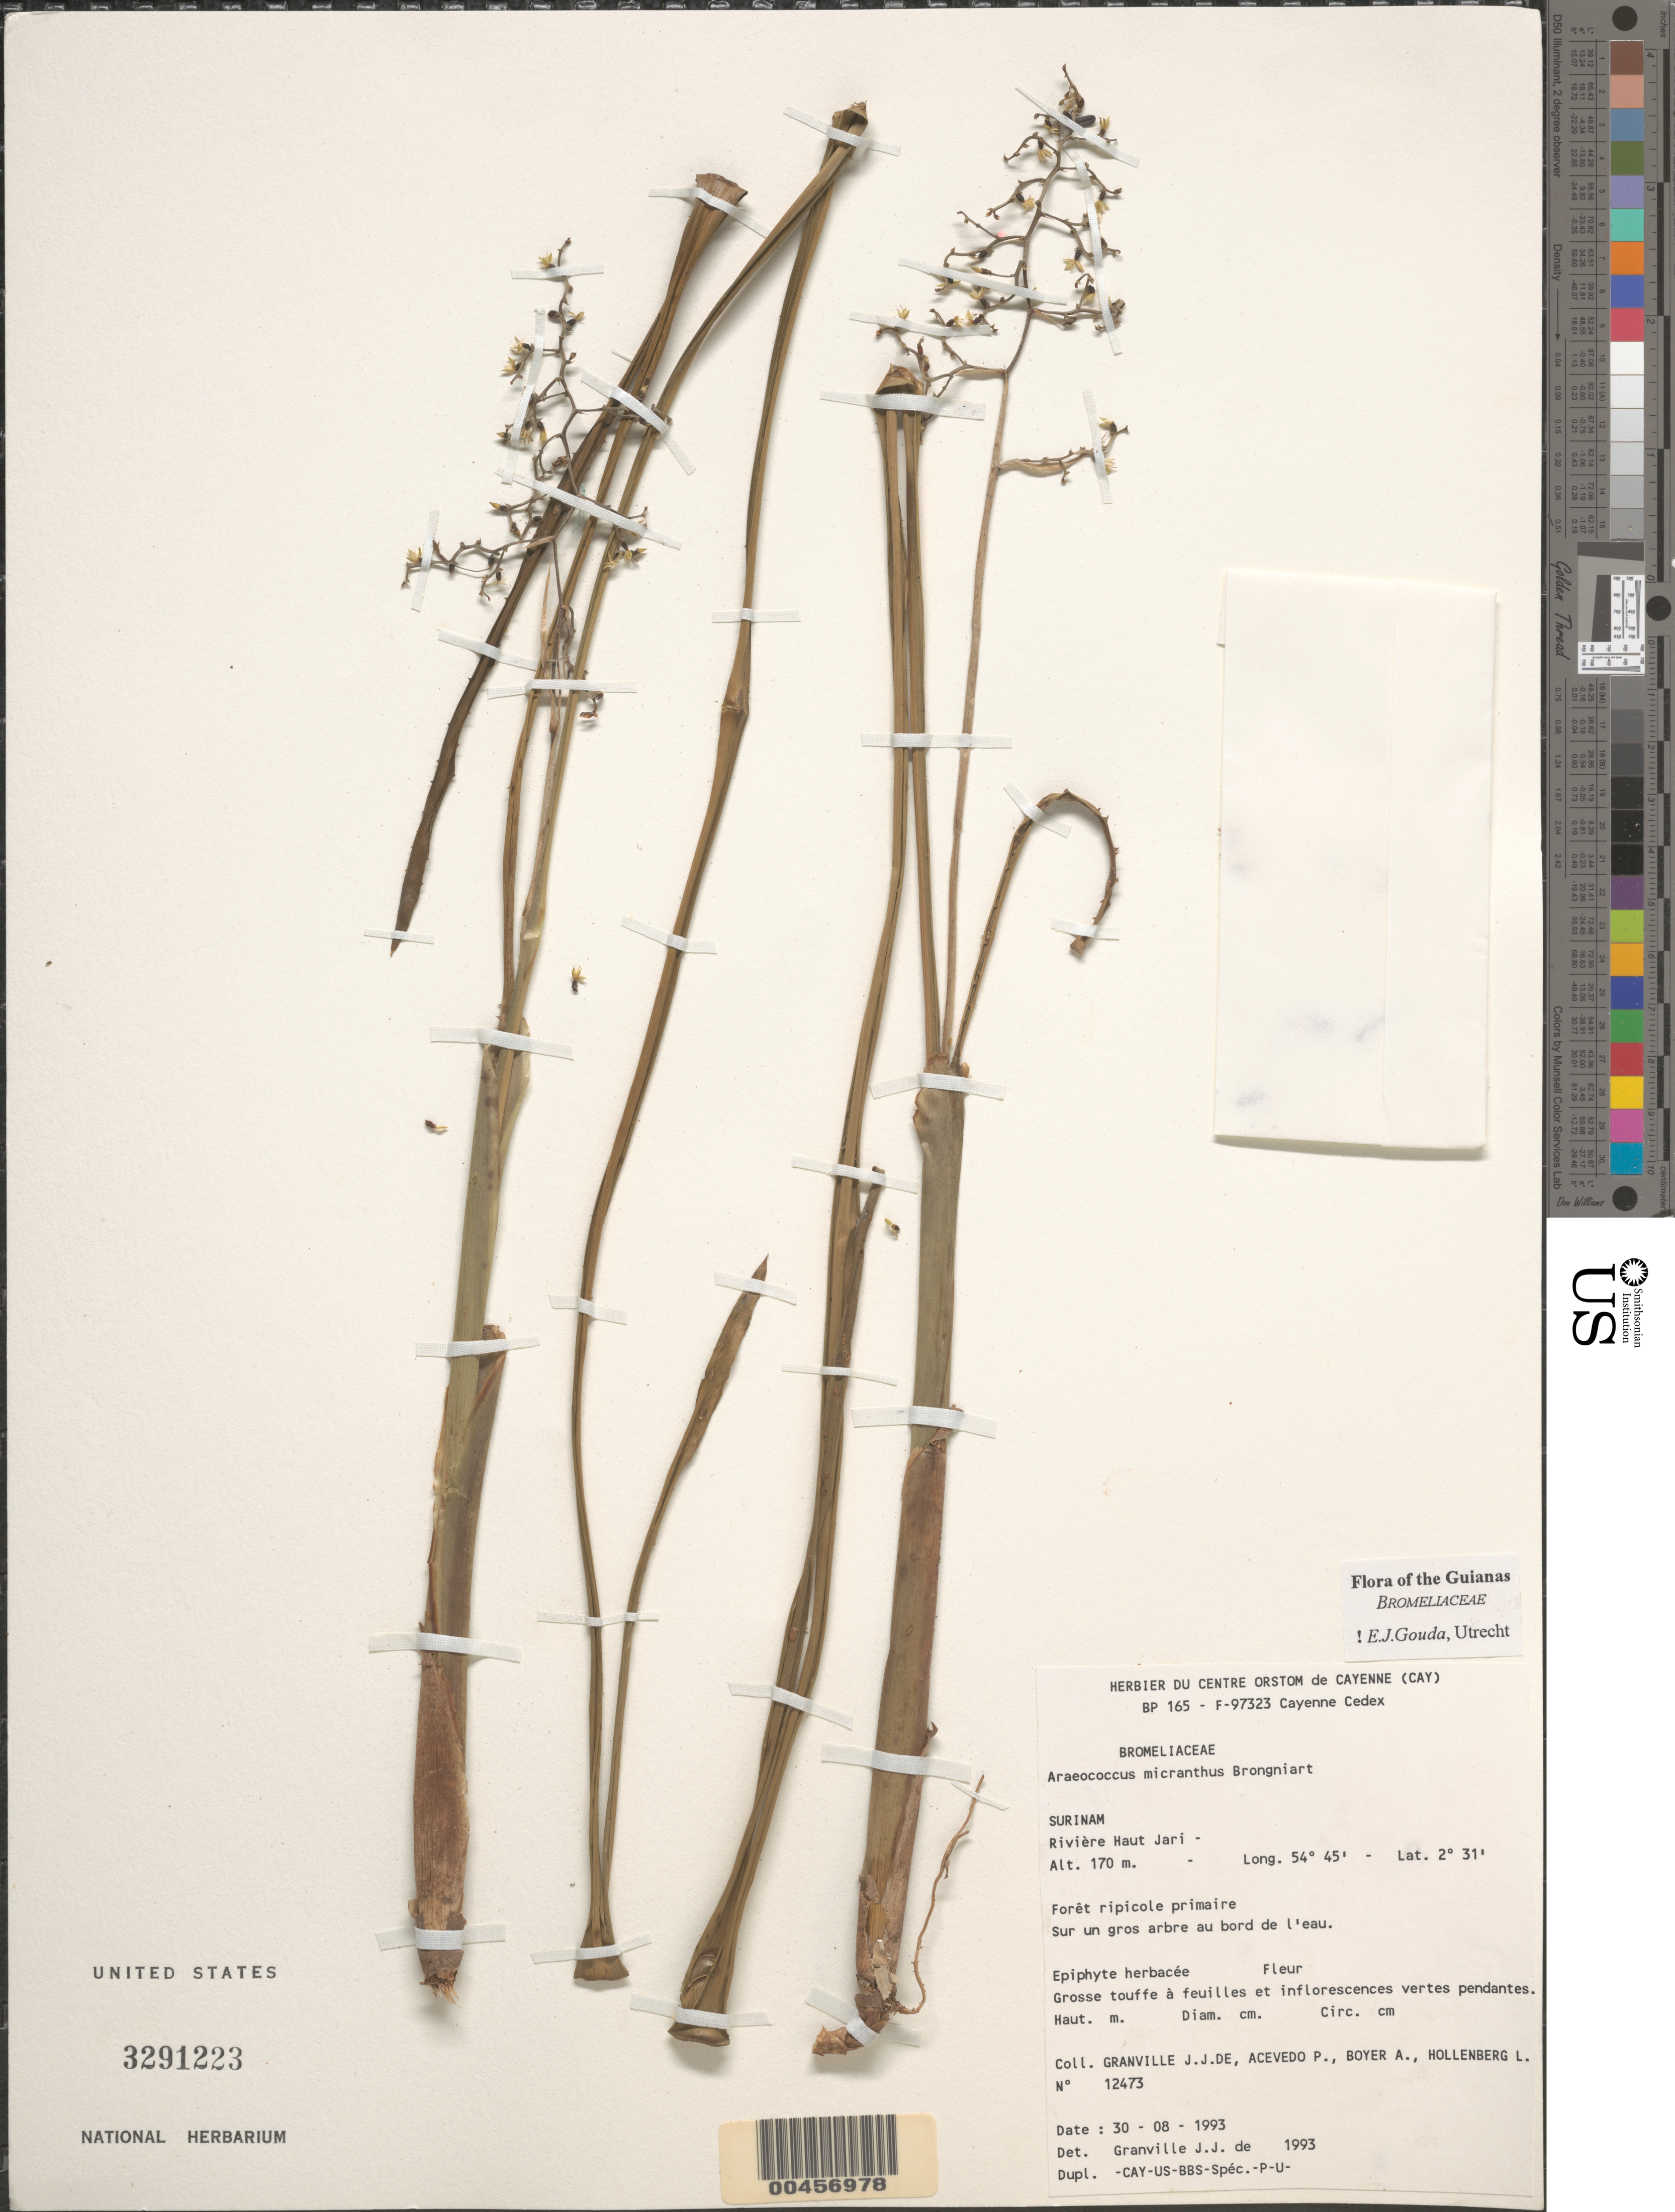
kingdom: Plantae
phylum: Tracheophyta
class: Liliopsida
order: Poales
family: Bromeliaceae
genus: Araeococcus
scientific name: Araeococcus micranthus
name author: Brongn.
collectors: J.-J. de Granville, P. Acevedo-Rodr., A. Boyer & L. Hollenberg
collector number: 12473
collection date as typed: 30 Aug 1993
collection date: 1993-08-30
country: Suriname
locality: Haut jari river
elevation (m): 170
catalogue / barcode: US 3291223